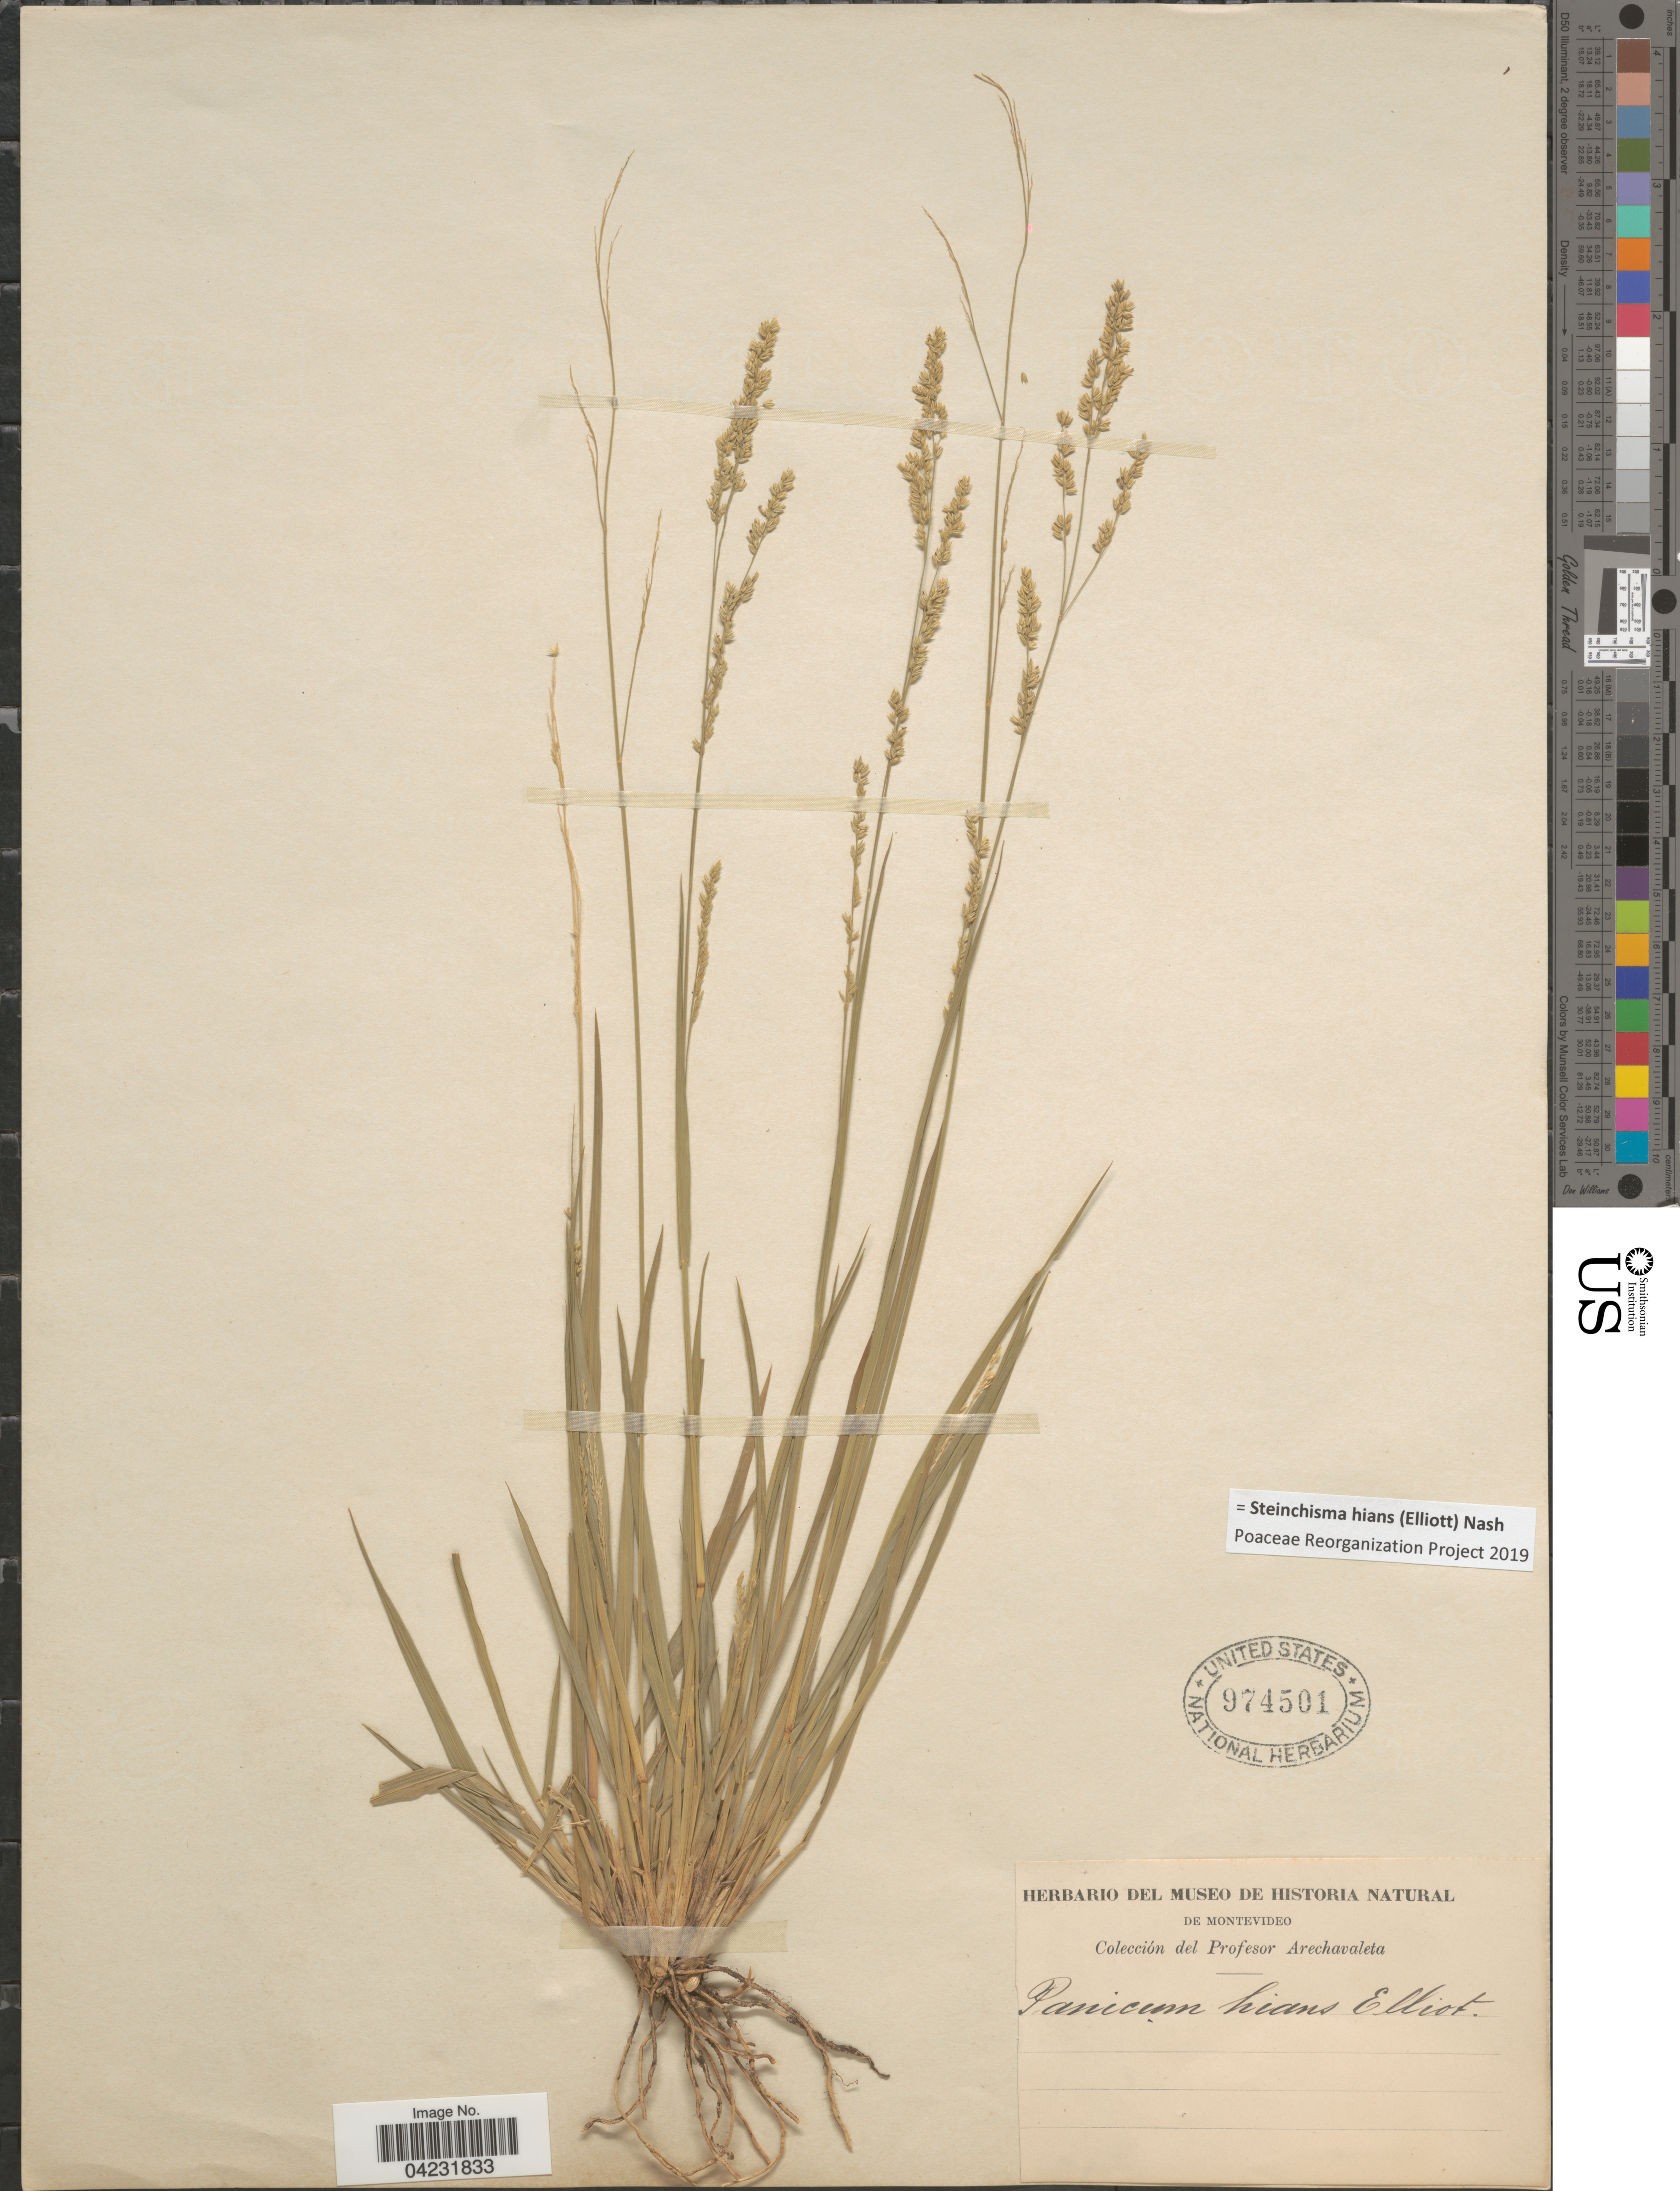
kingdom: Plantae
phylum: Tracheophyta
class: Liliopsida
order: Poales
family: Poaceae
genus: Steinchisma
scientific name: Steinchisma hians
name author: (Elliott) Nash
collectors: Arechavaleta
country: Uruguay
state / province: Montevideo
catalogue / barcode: US 974501